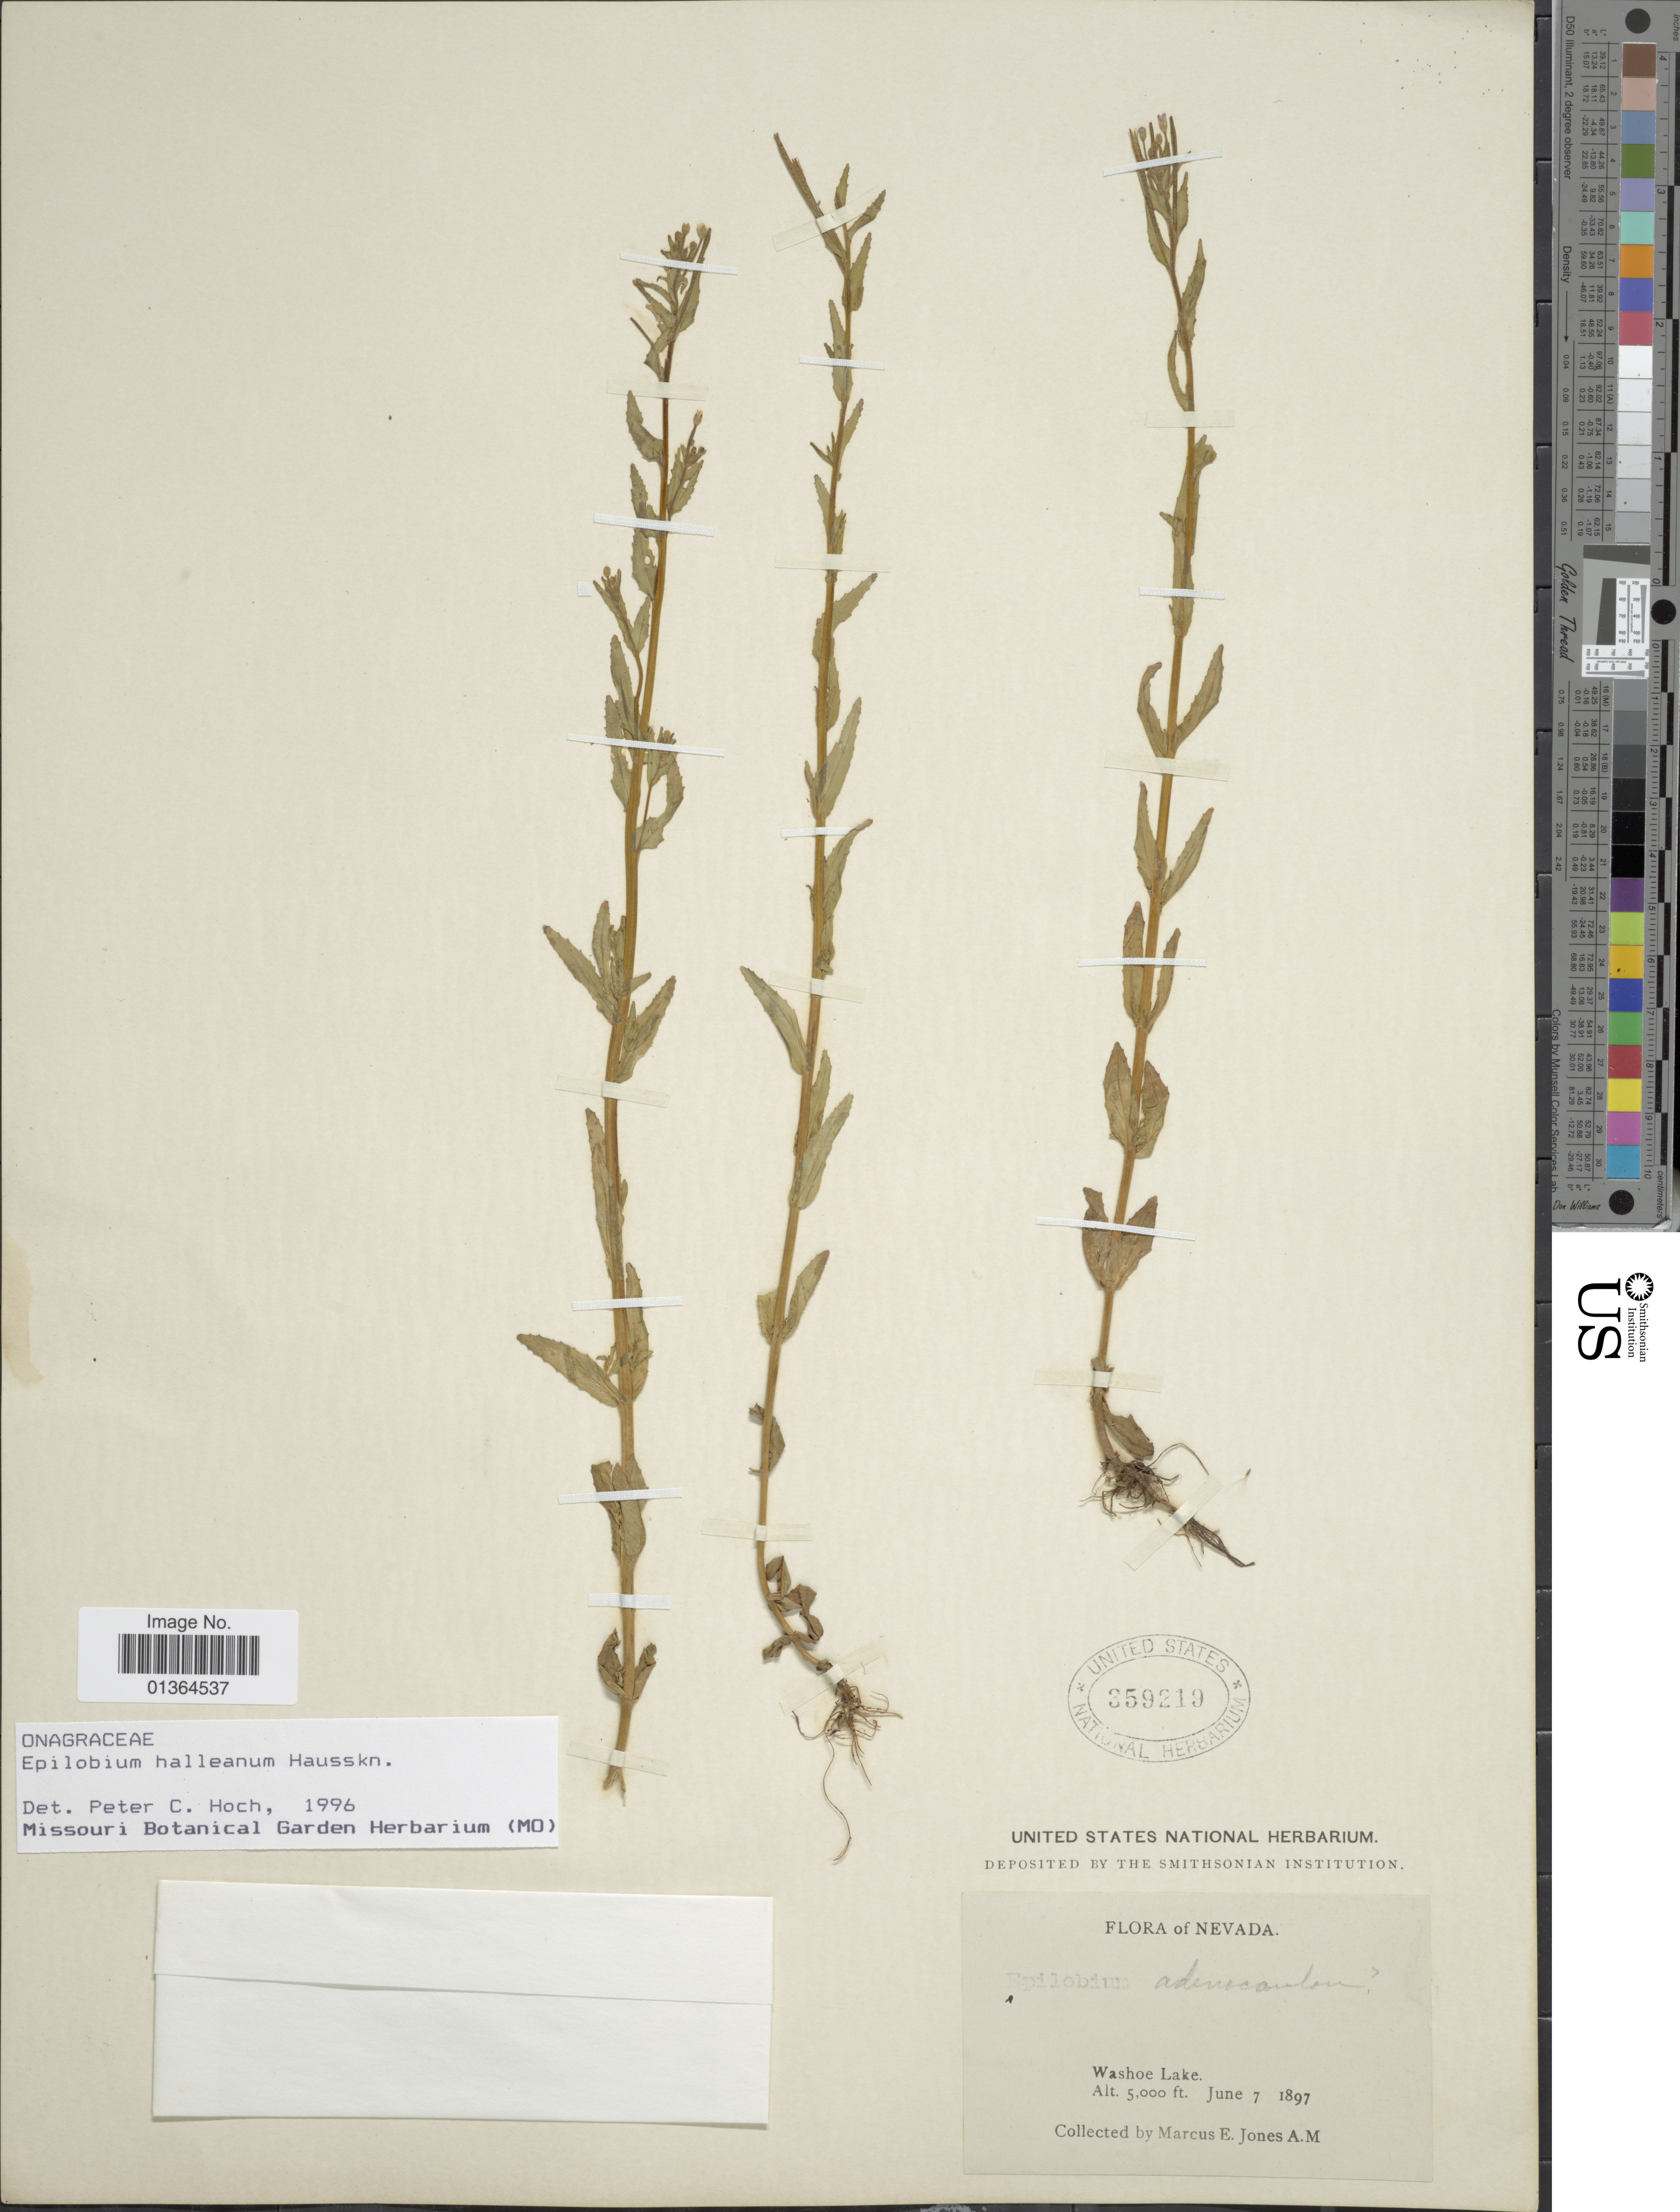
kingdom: Plantae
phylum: Tracheophyta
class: Magnoliopsida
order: Myrtales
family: Onagraceae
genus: Epilobium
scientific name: Epilobium hallianum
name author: Hausskn.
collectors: M. A. Jones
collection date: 1897-06-07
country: United States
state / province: Nevada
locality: Washoe Lake.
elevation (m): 1524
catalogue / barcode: US 359219